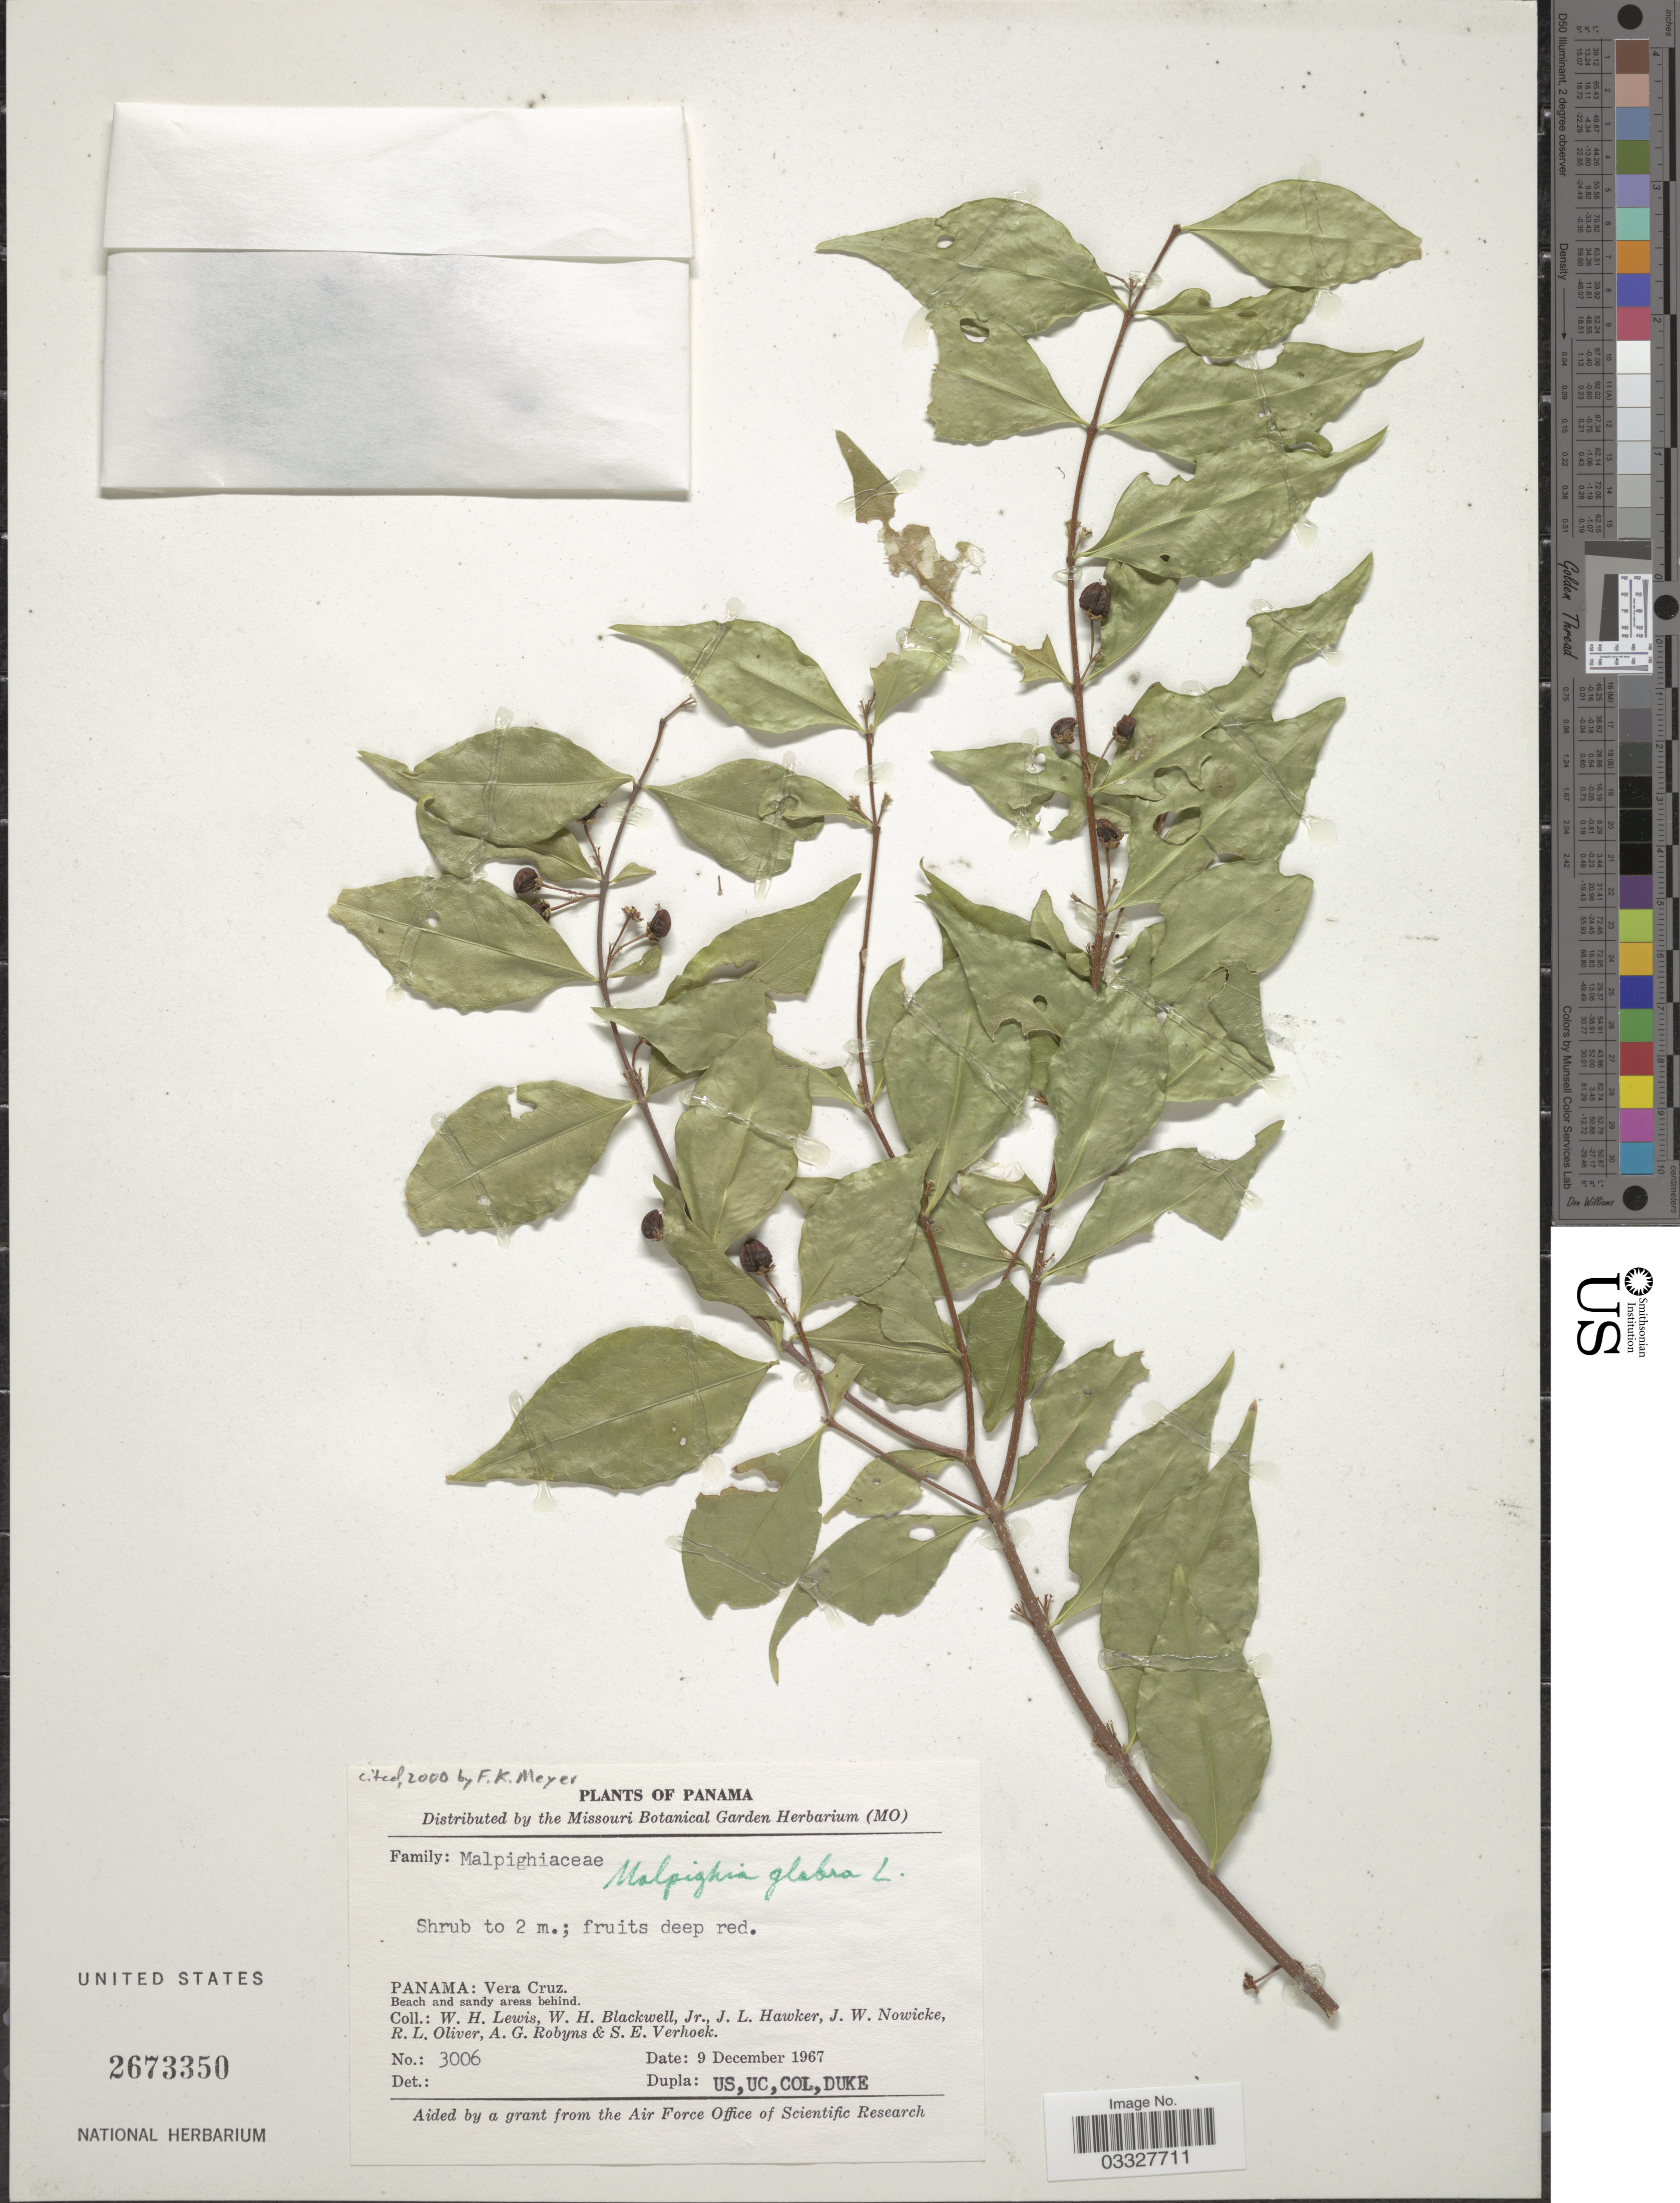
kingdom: Plantae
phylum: Tracheophyta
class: Magnoliopsida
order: Malpighiales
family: Malpighiaceae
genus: Malpighia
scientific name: Malpighia glabra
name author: L.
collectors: W. H. Lewis, W. H. Blackwell, J. L. Hawker, J. W. Nowicke & et al.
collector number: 3006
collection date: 1967-12-09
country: Panama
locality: Vera Cruz.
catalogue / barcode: US 2673350